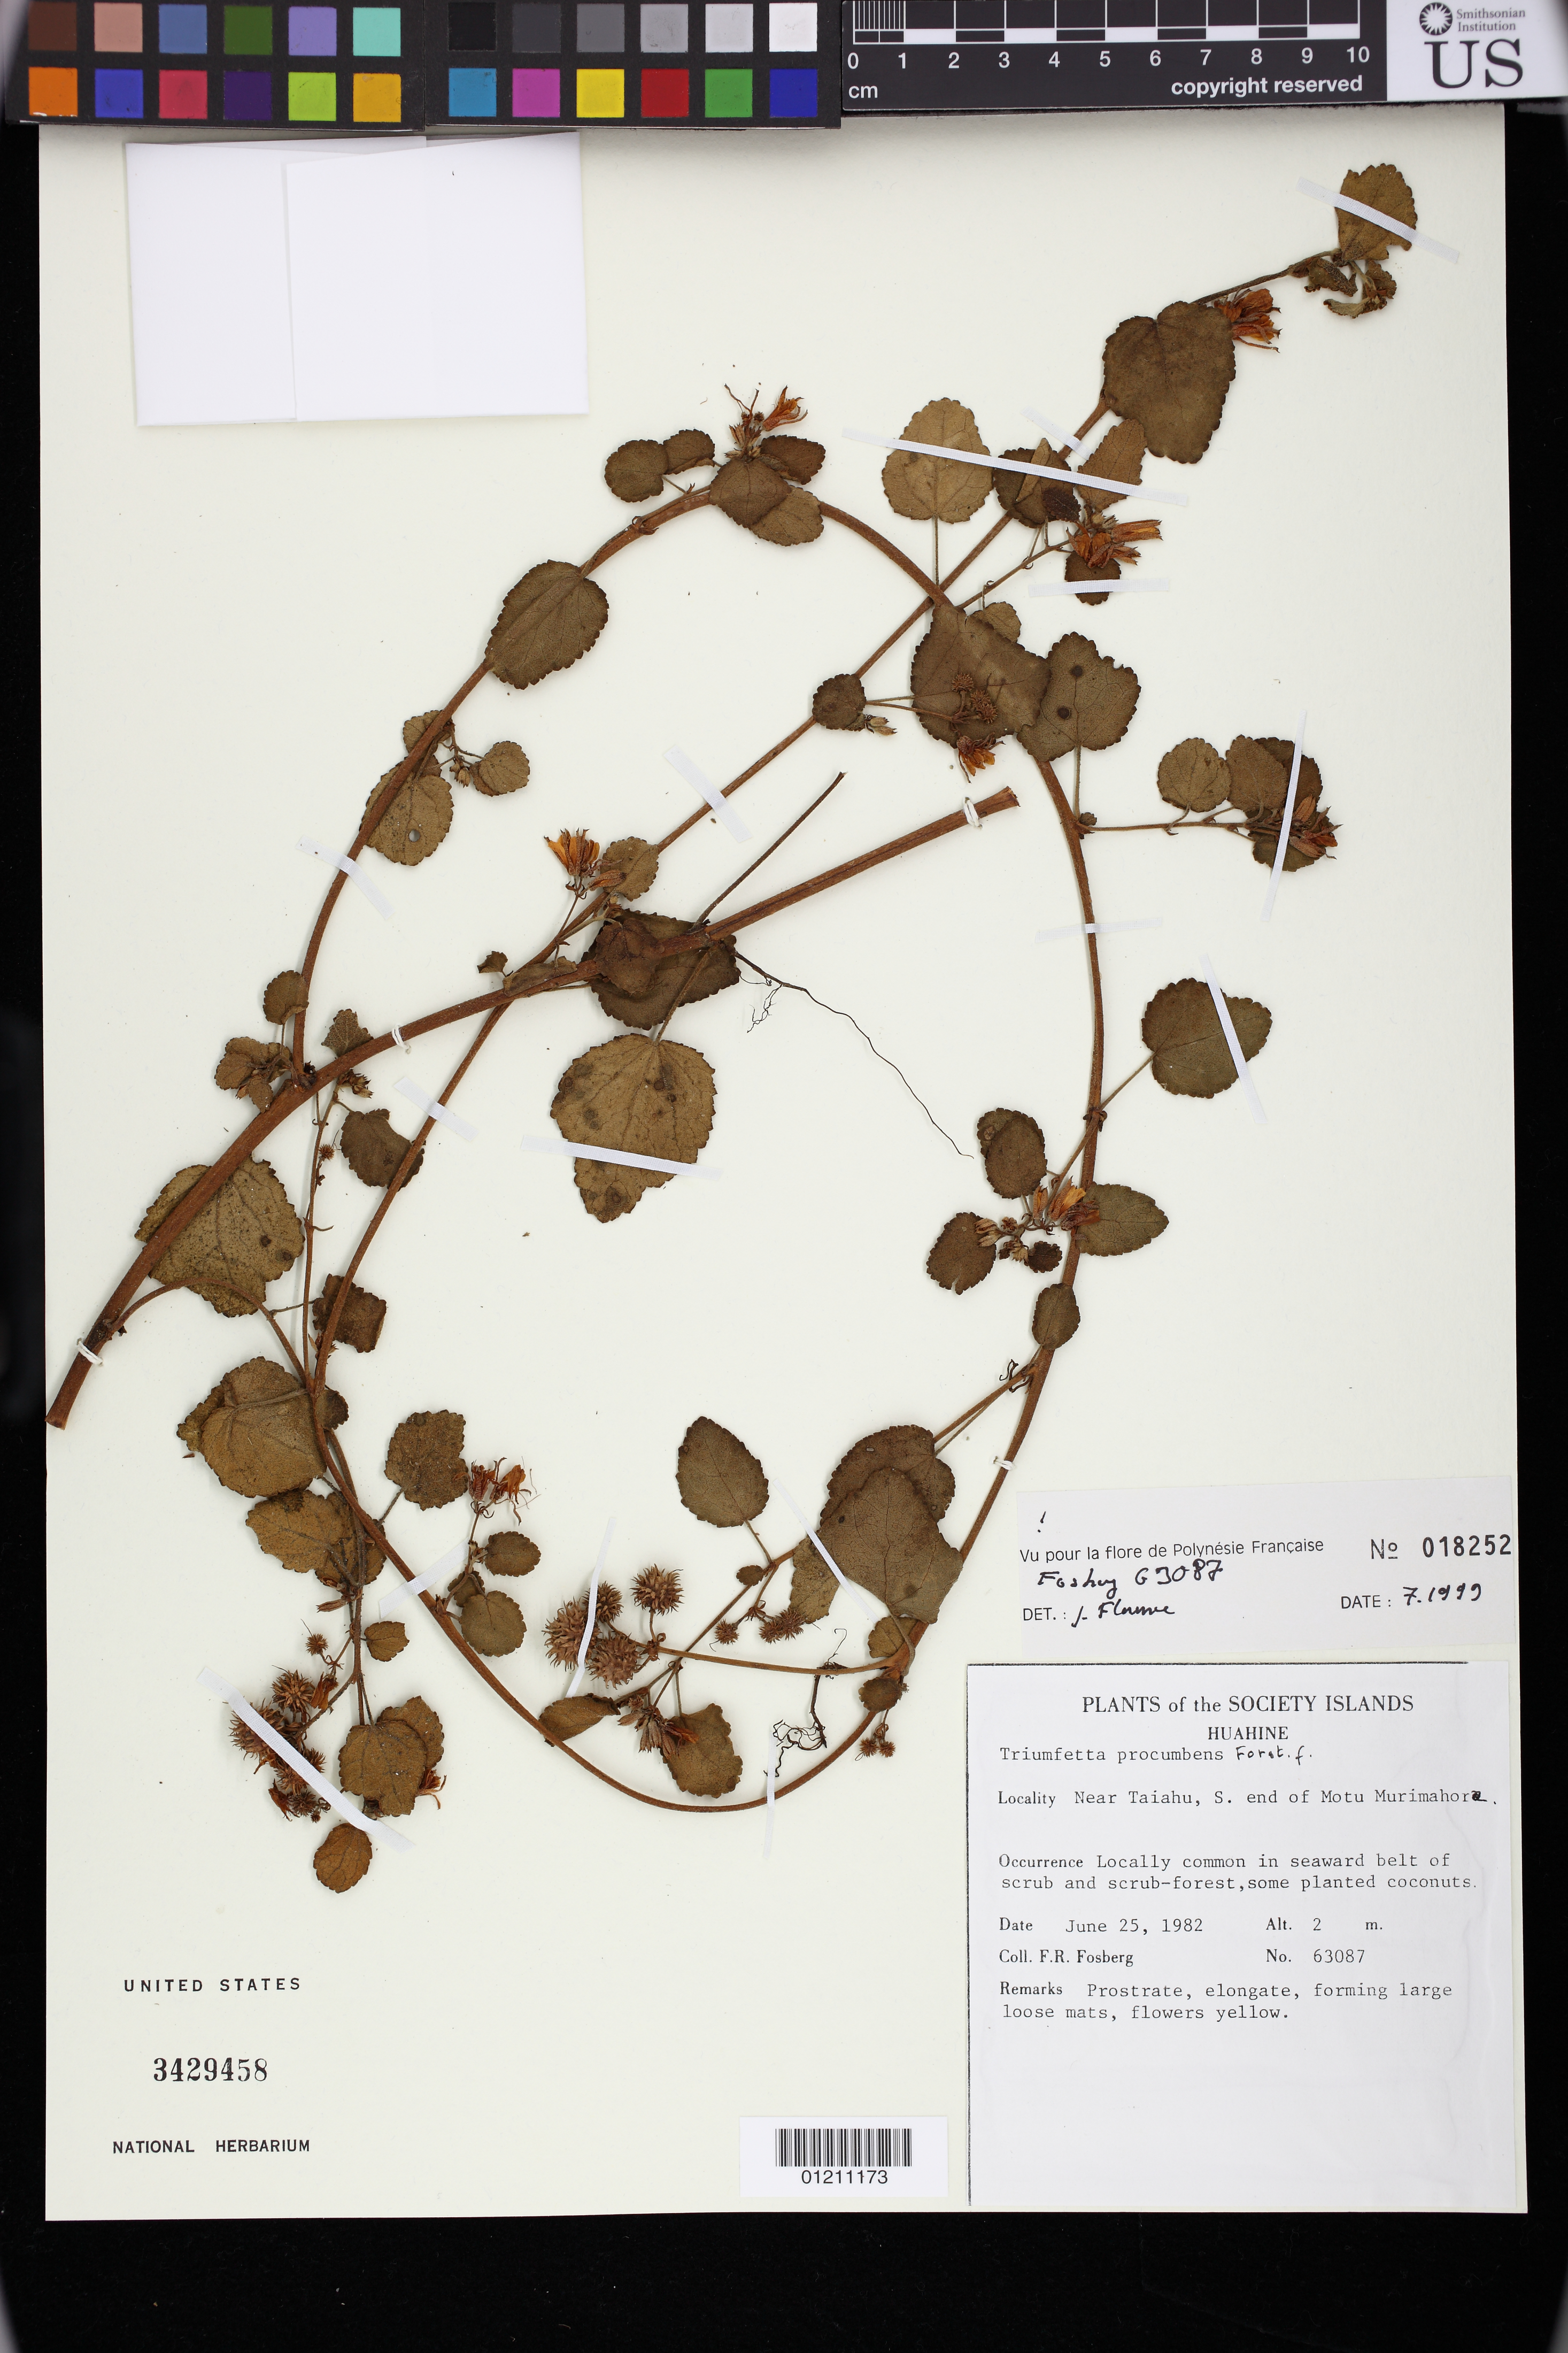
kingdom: Plantae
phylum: Tracheophyta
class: Magnoliopsida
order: Malvales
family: Malvaceae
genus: Triumfetta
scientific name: Triumfetta procumbens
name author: G. Forst.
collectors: F. R. Fosberg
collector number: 63087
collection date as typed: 25 Jun 1982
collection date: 1982-06-25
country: French Polynesia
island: Huahine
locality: Society Islands, Huahine. Near Taiahu, S. end of Motu Murimahora.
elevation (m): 2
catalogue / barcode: US 3429458